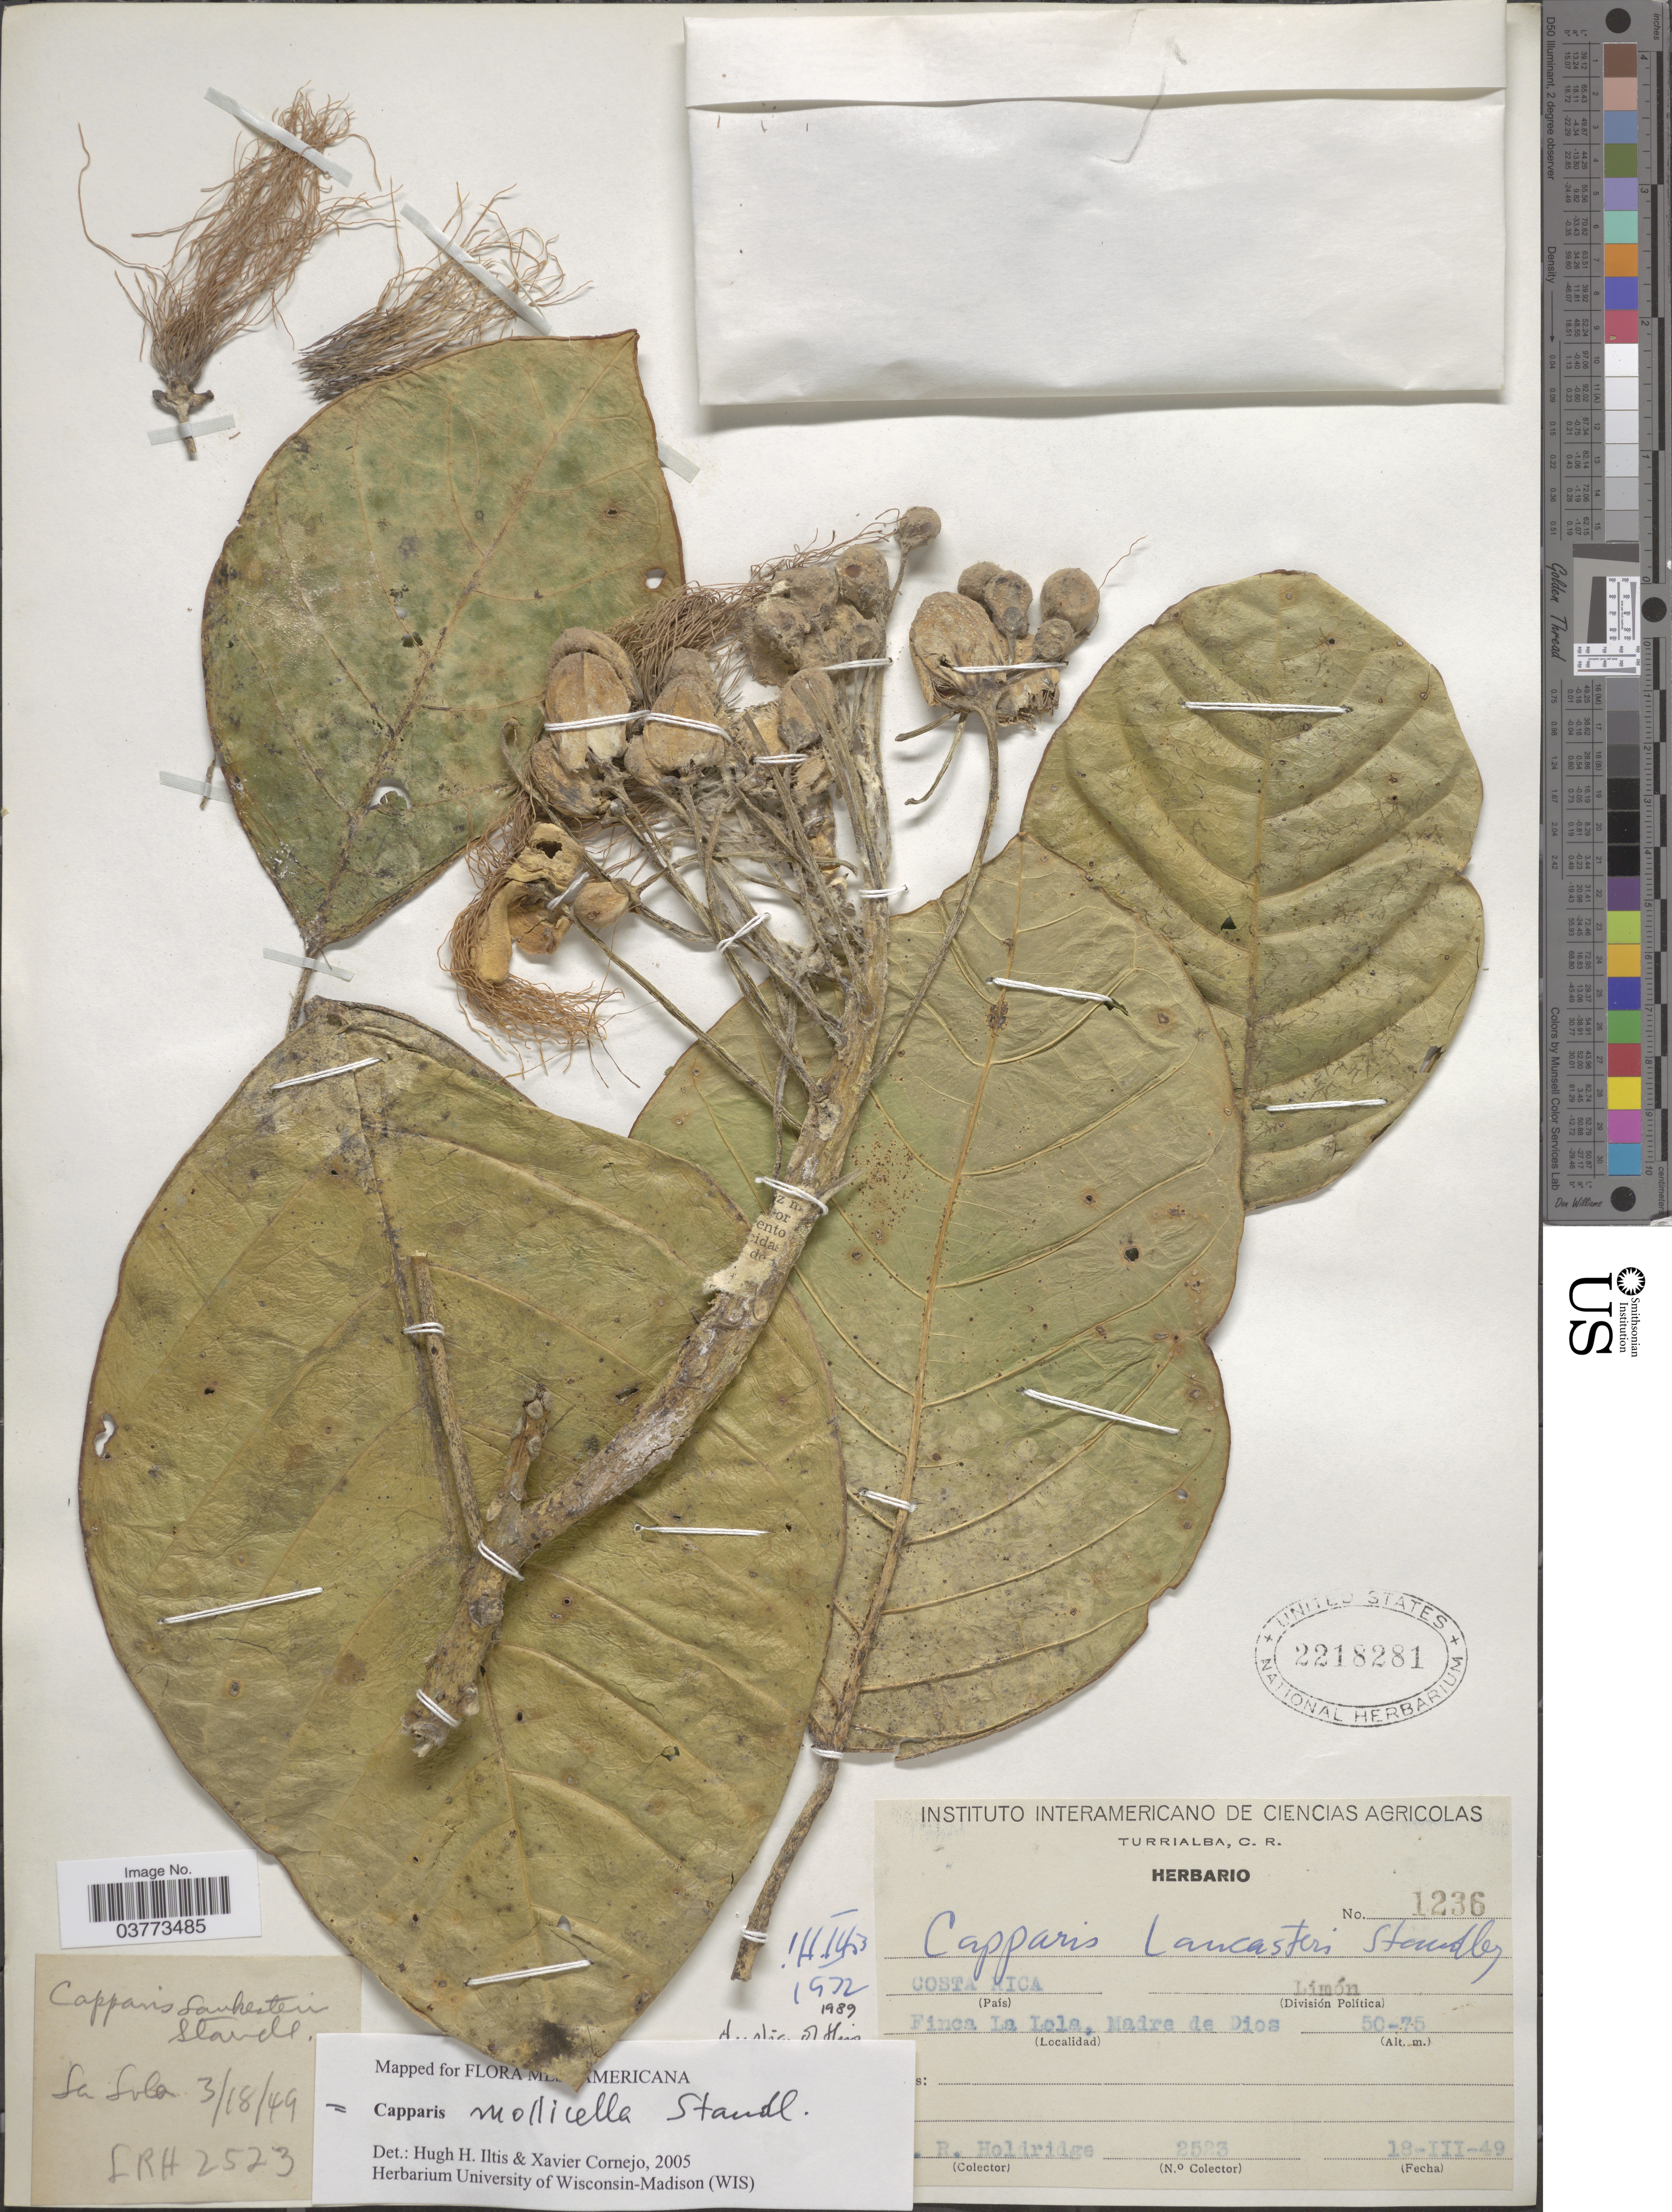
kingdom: Plantae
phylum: Tracheophyta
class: Magnoliopsida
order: Brassicales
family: Capparaceae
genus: Capparidastrum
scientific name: Capparidastrum mollicellum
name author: (Standl.) Cornejo & Iltis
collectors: L. Holdridge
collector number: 2523/1236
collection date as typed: Transcribed d/m/y: 18/3/49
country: Costa Rica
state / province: Limón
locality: Finca La Lola, Madre de Dios.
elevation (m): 50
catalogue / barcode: US 2218281